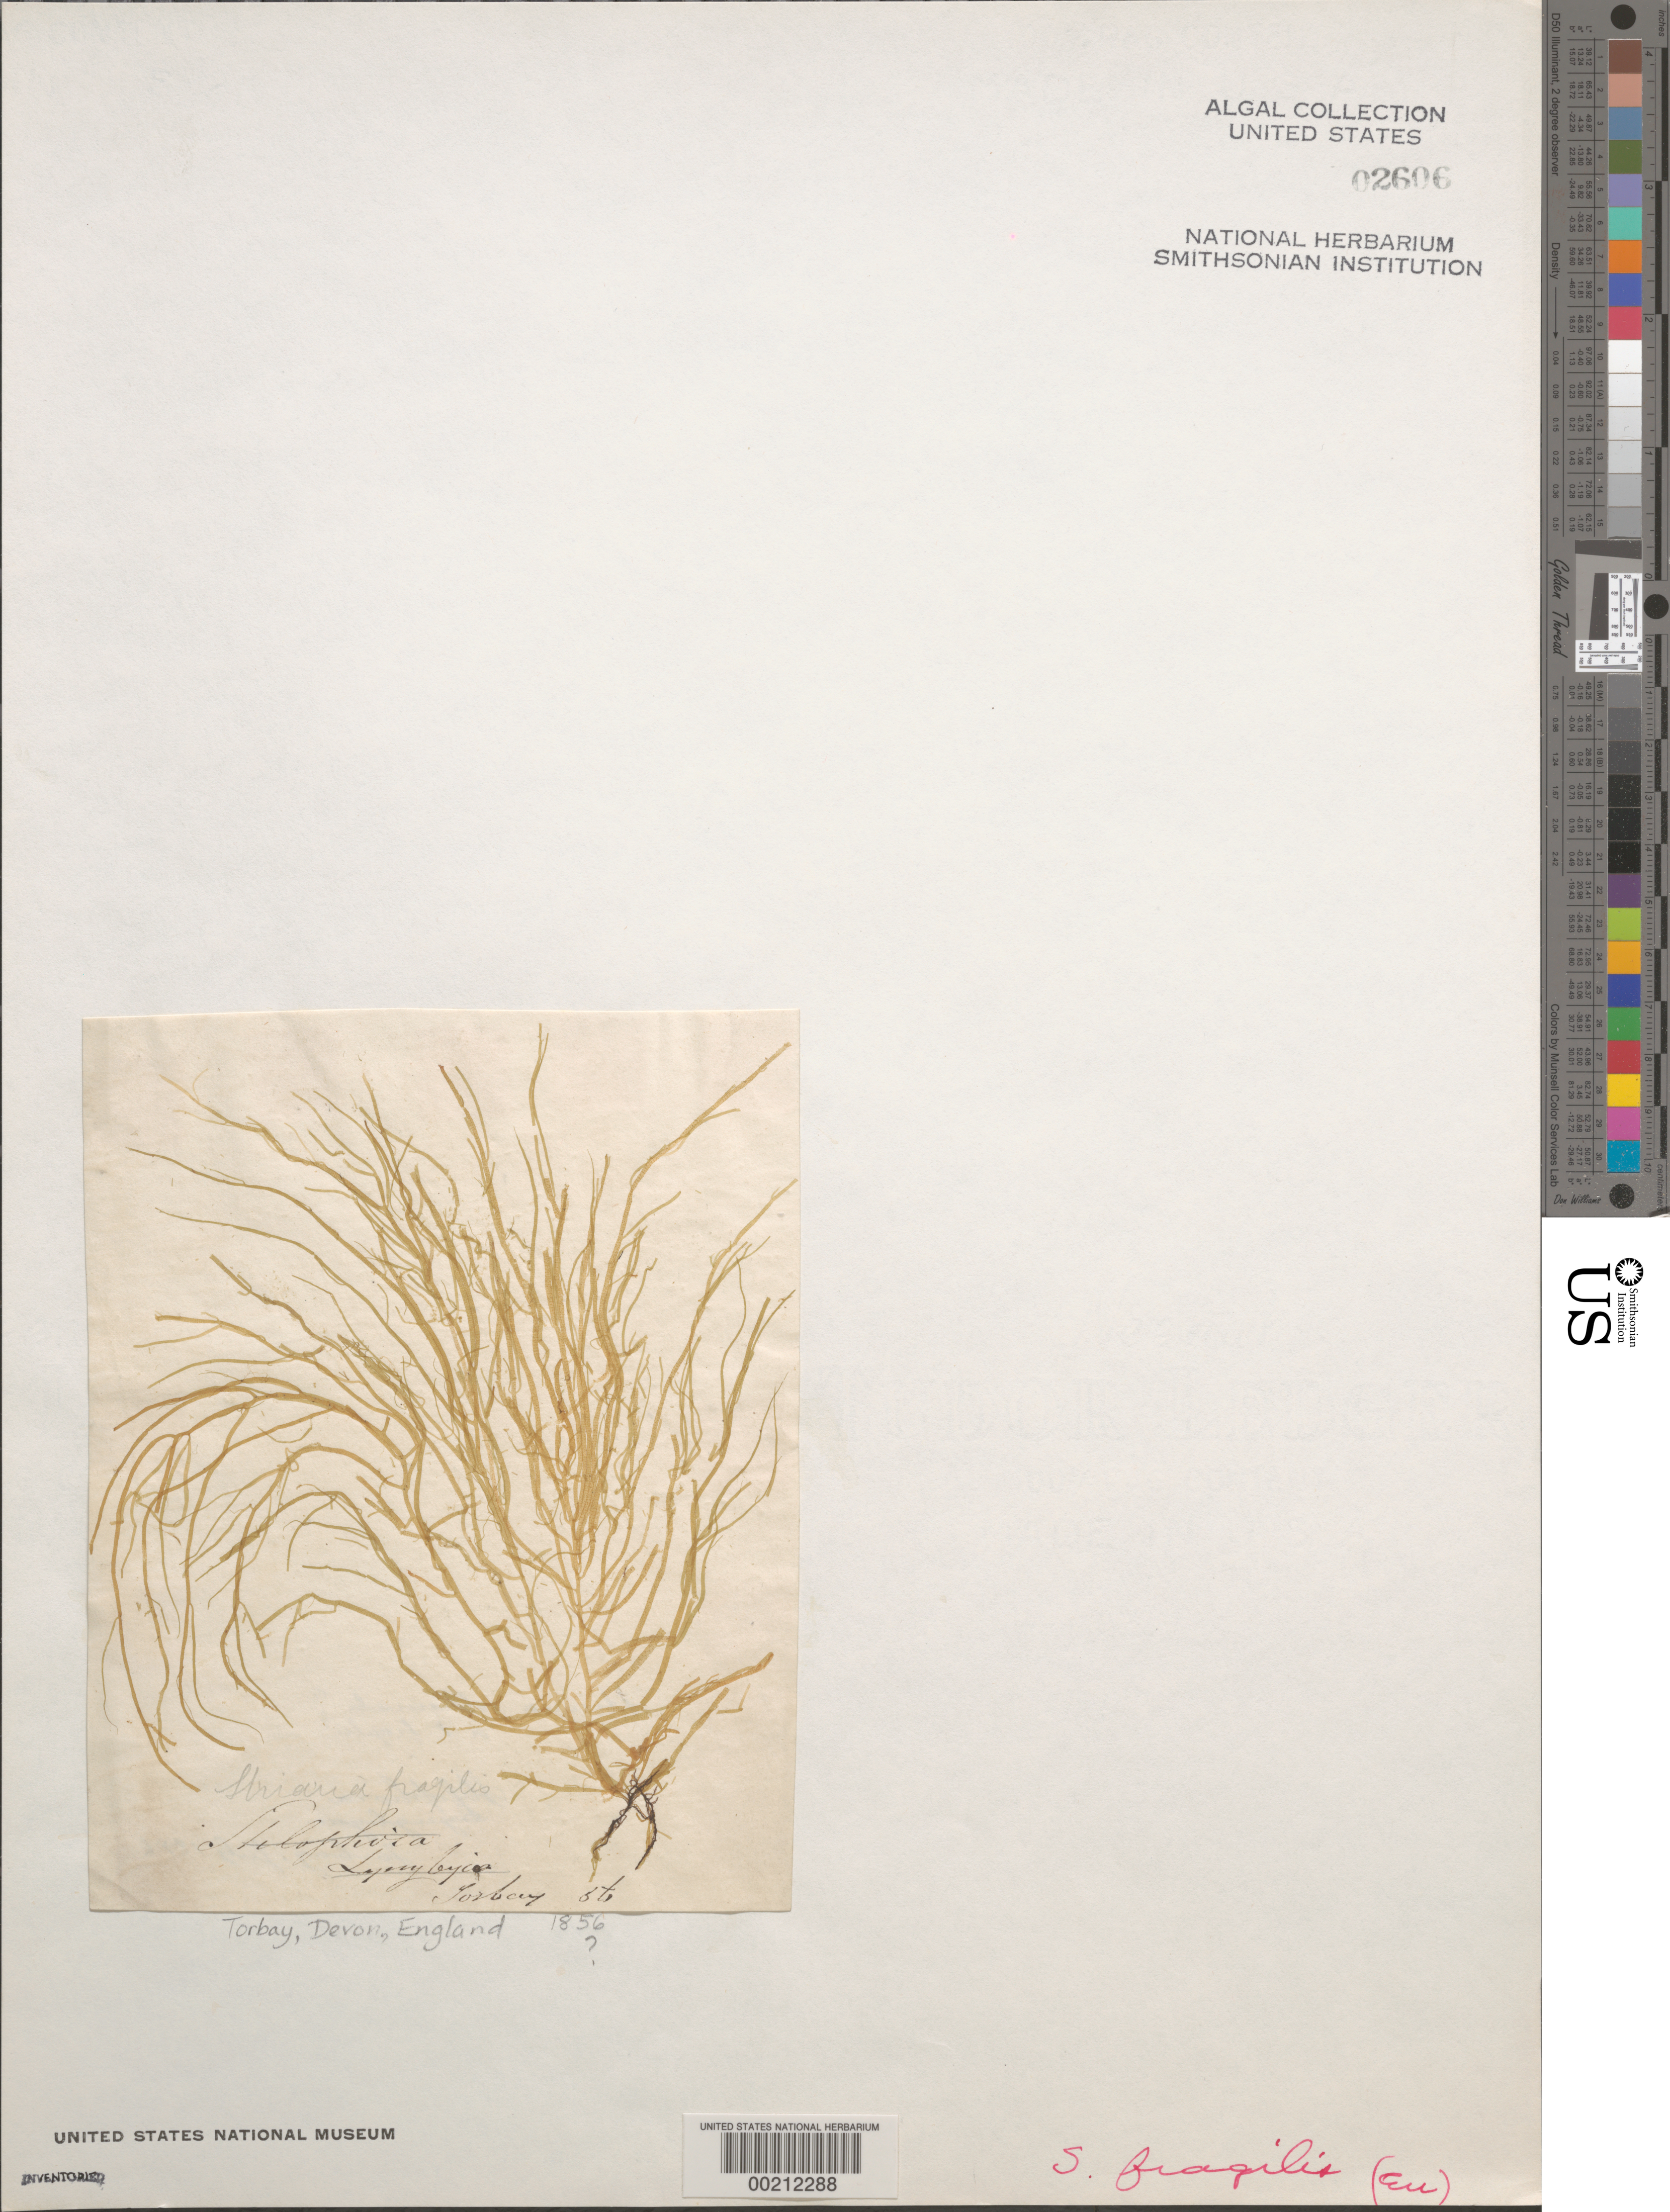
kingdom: Chromista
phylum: Ochrophyta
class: Phaeophyceae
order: Dictyosiphonales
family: Striariaceae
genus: Striaria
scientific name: Striaria attenuata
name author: (Grev.) Grev.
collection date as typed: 1856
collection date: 1856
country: United Kingdom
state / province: England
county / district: Devon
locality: Torbay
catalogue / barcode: US 2606